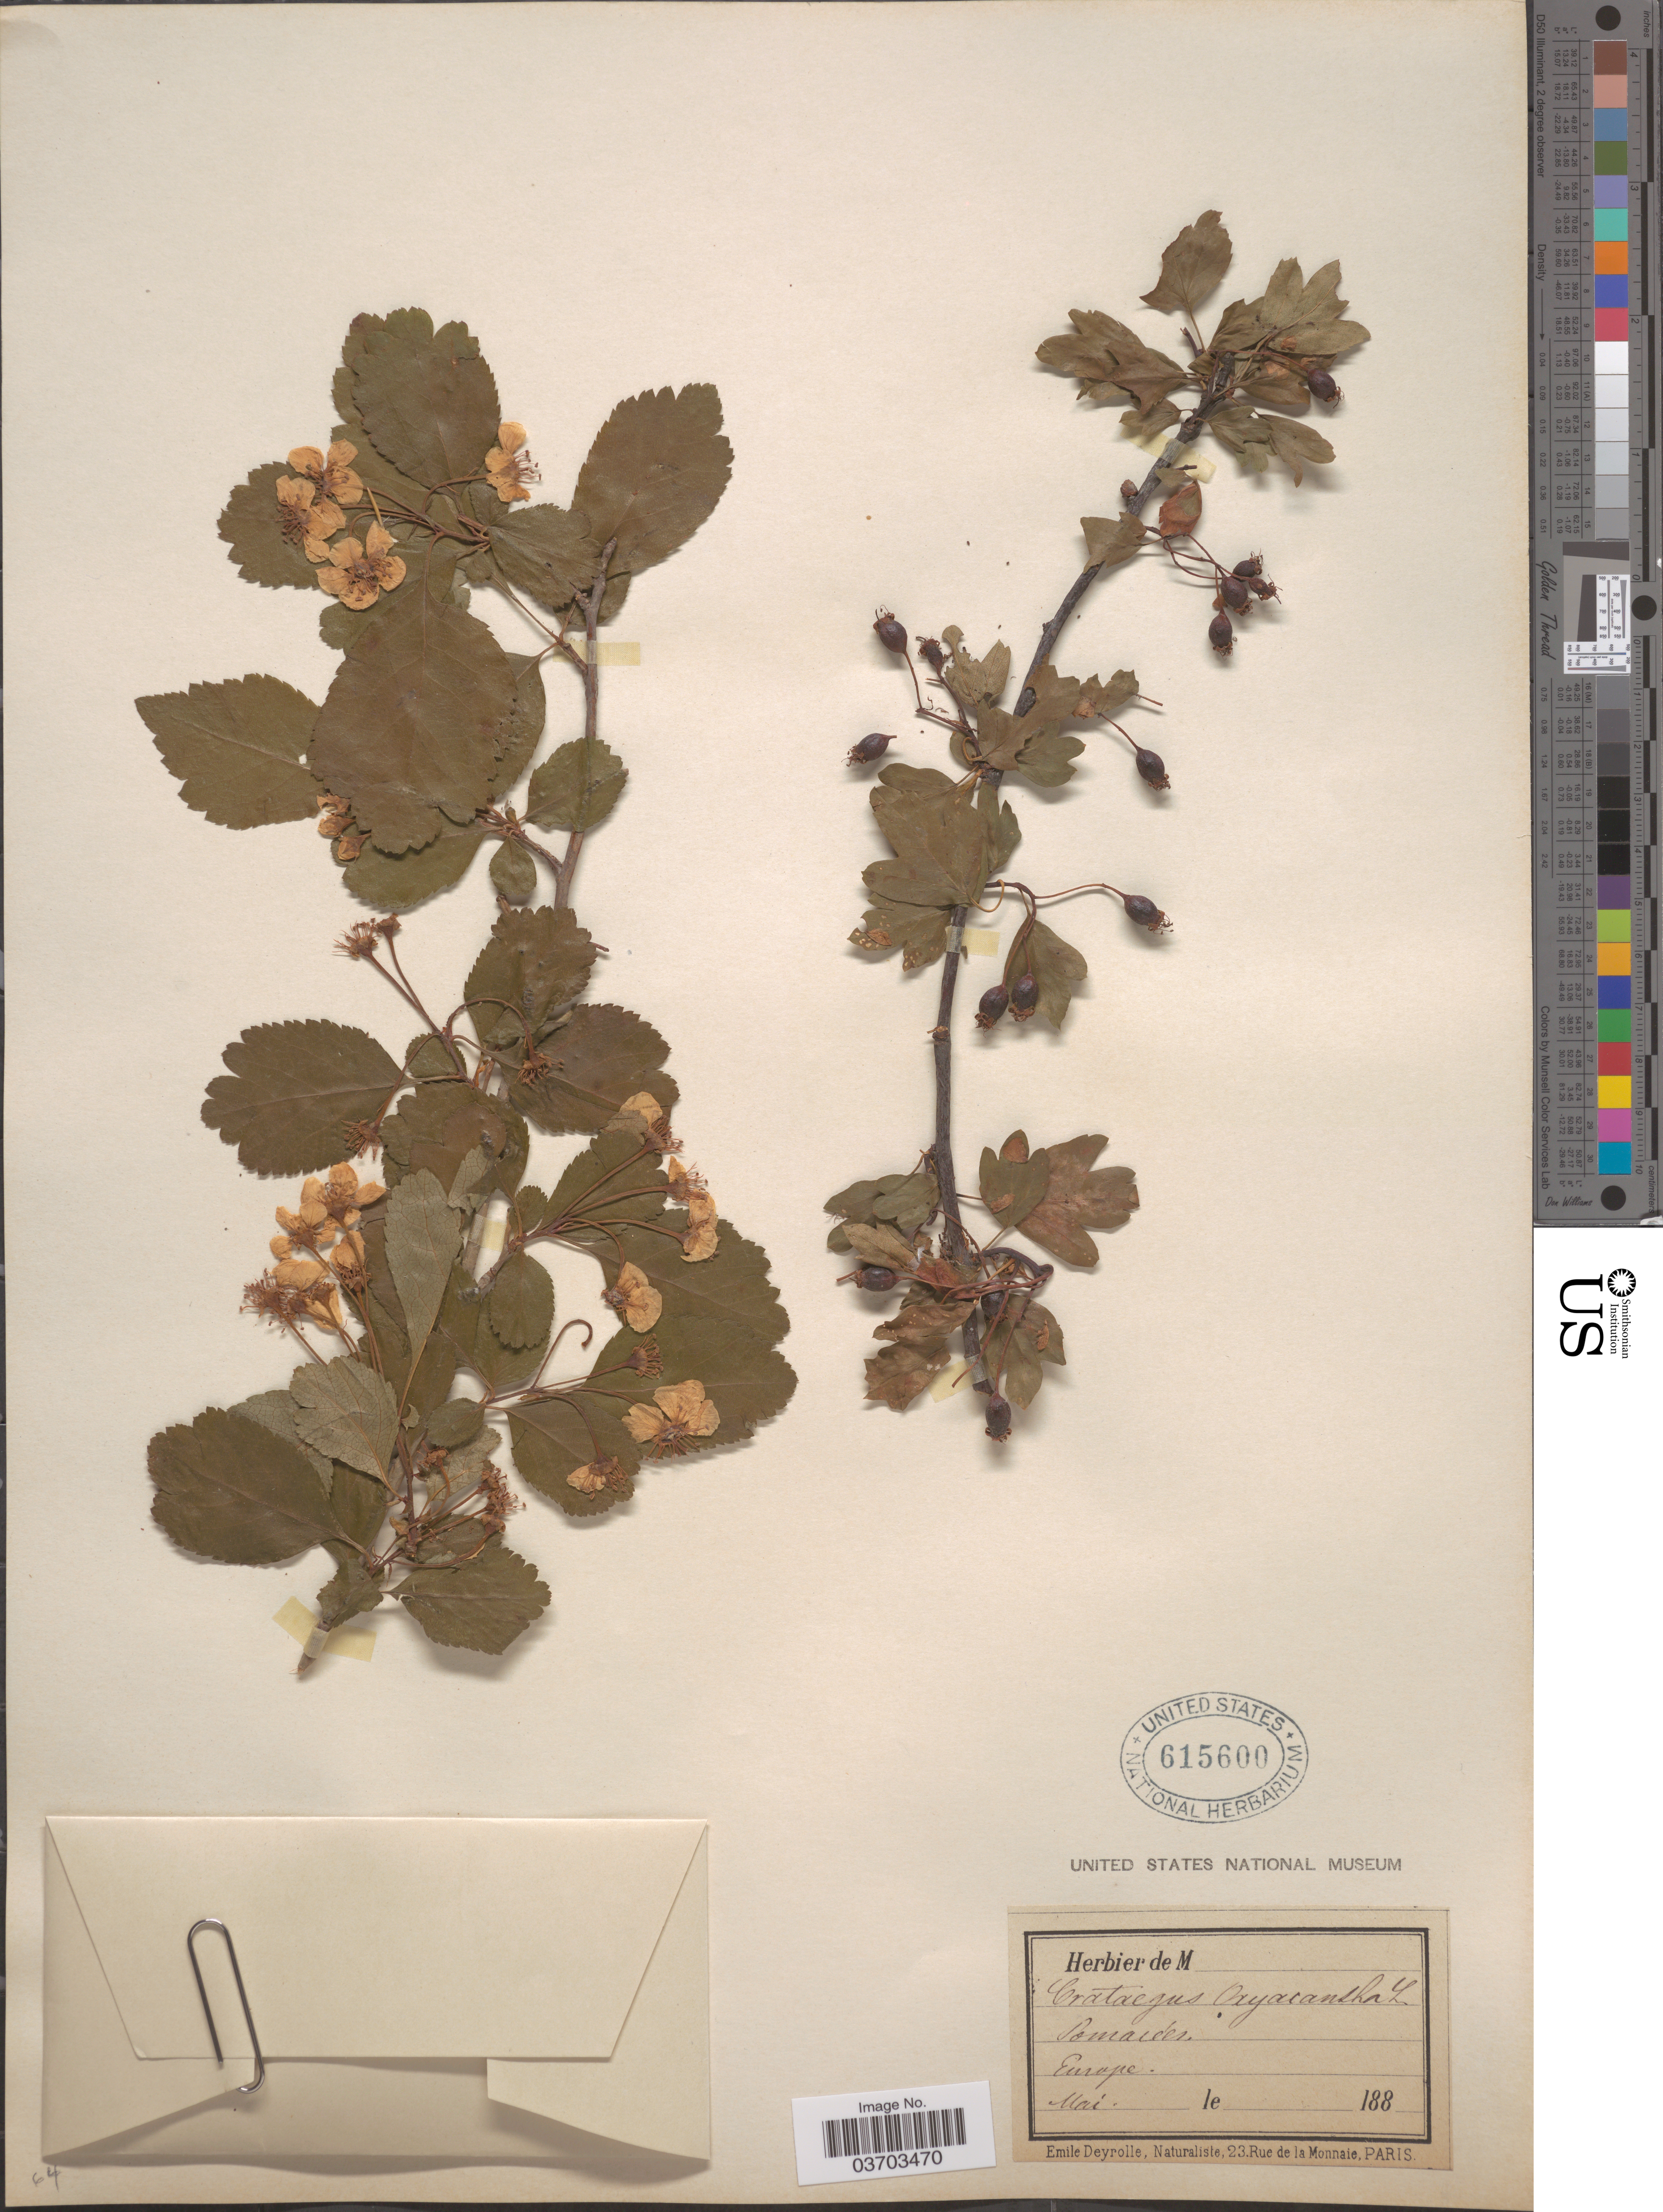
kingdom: Plantae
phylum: Tracheophyta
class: Magnoliopsida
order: Rosales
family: Rosaceae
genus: Crataegus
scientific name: Crataegus rhipidophylla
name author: Gand.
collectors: E. Deyrolle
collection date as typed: Mai 188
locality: Somaides. [interpreted] Europe.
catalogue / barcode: US 615600